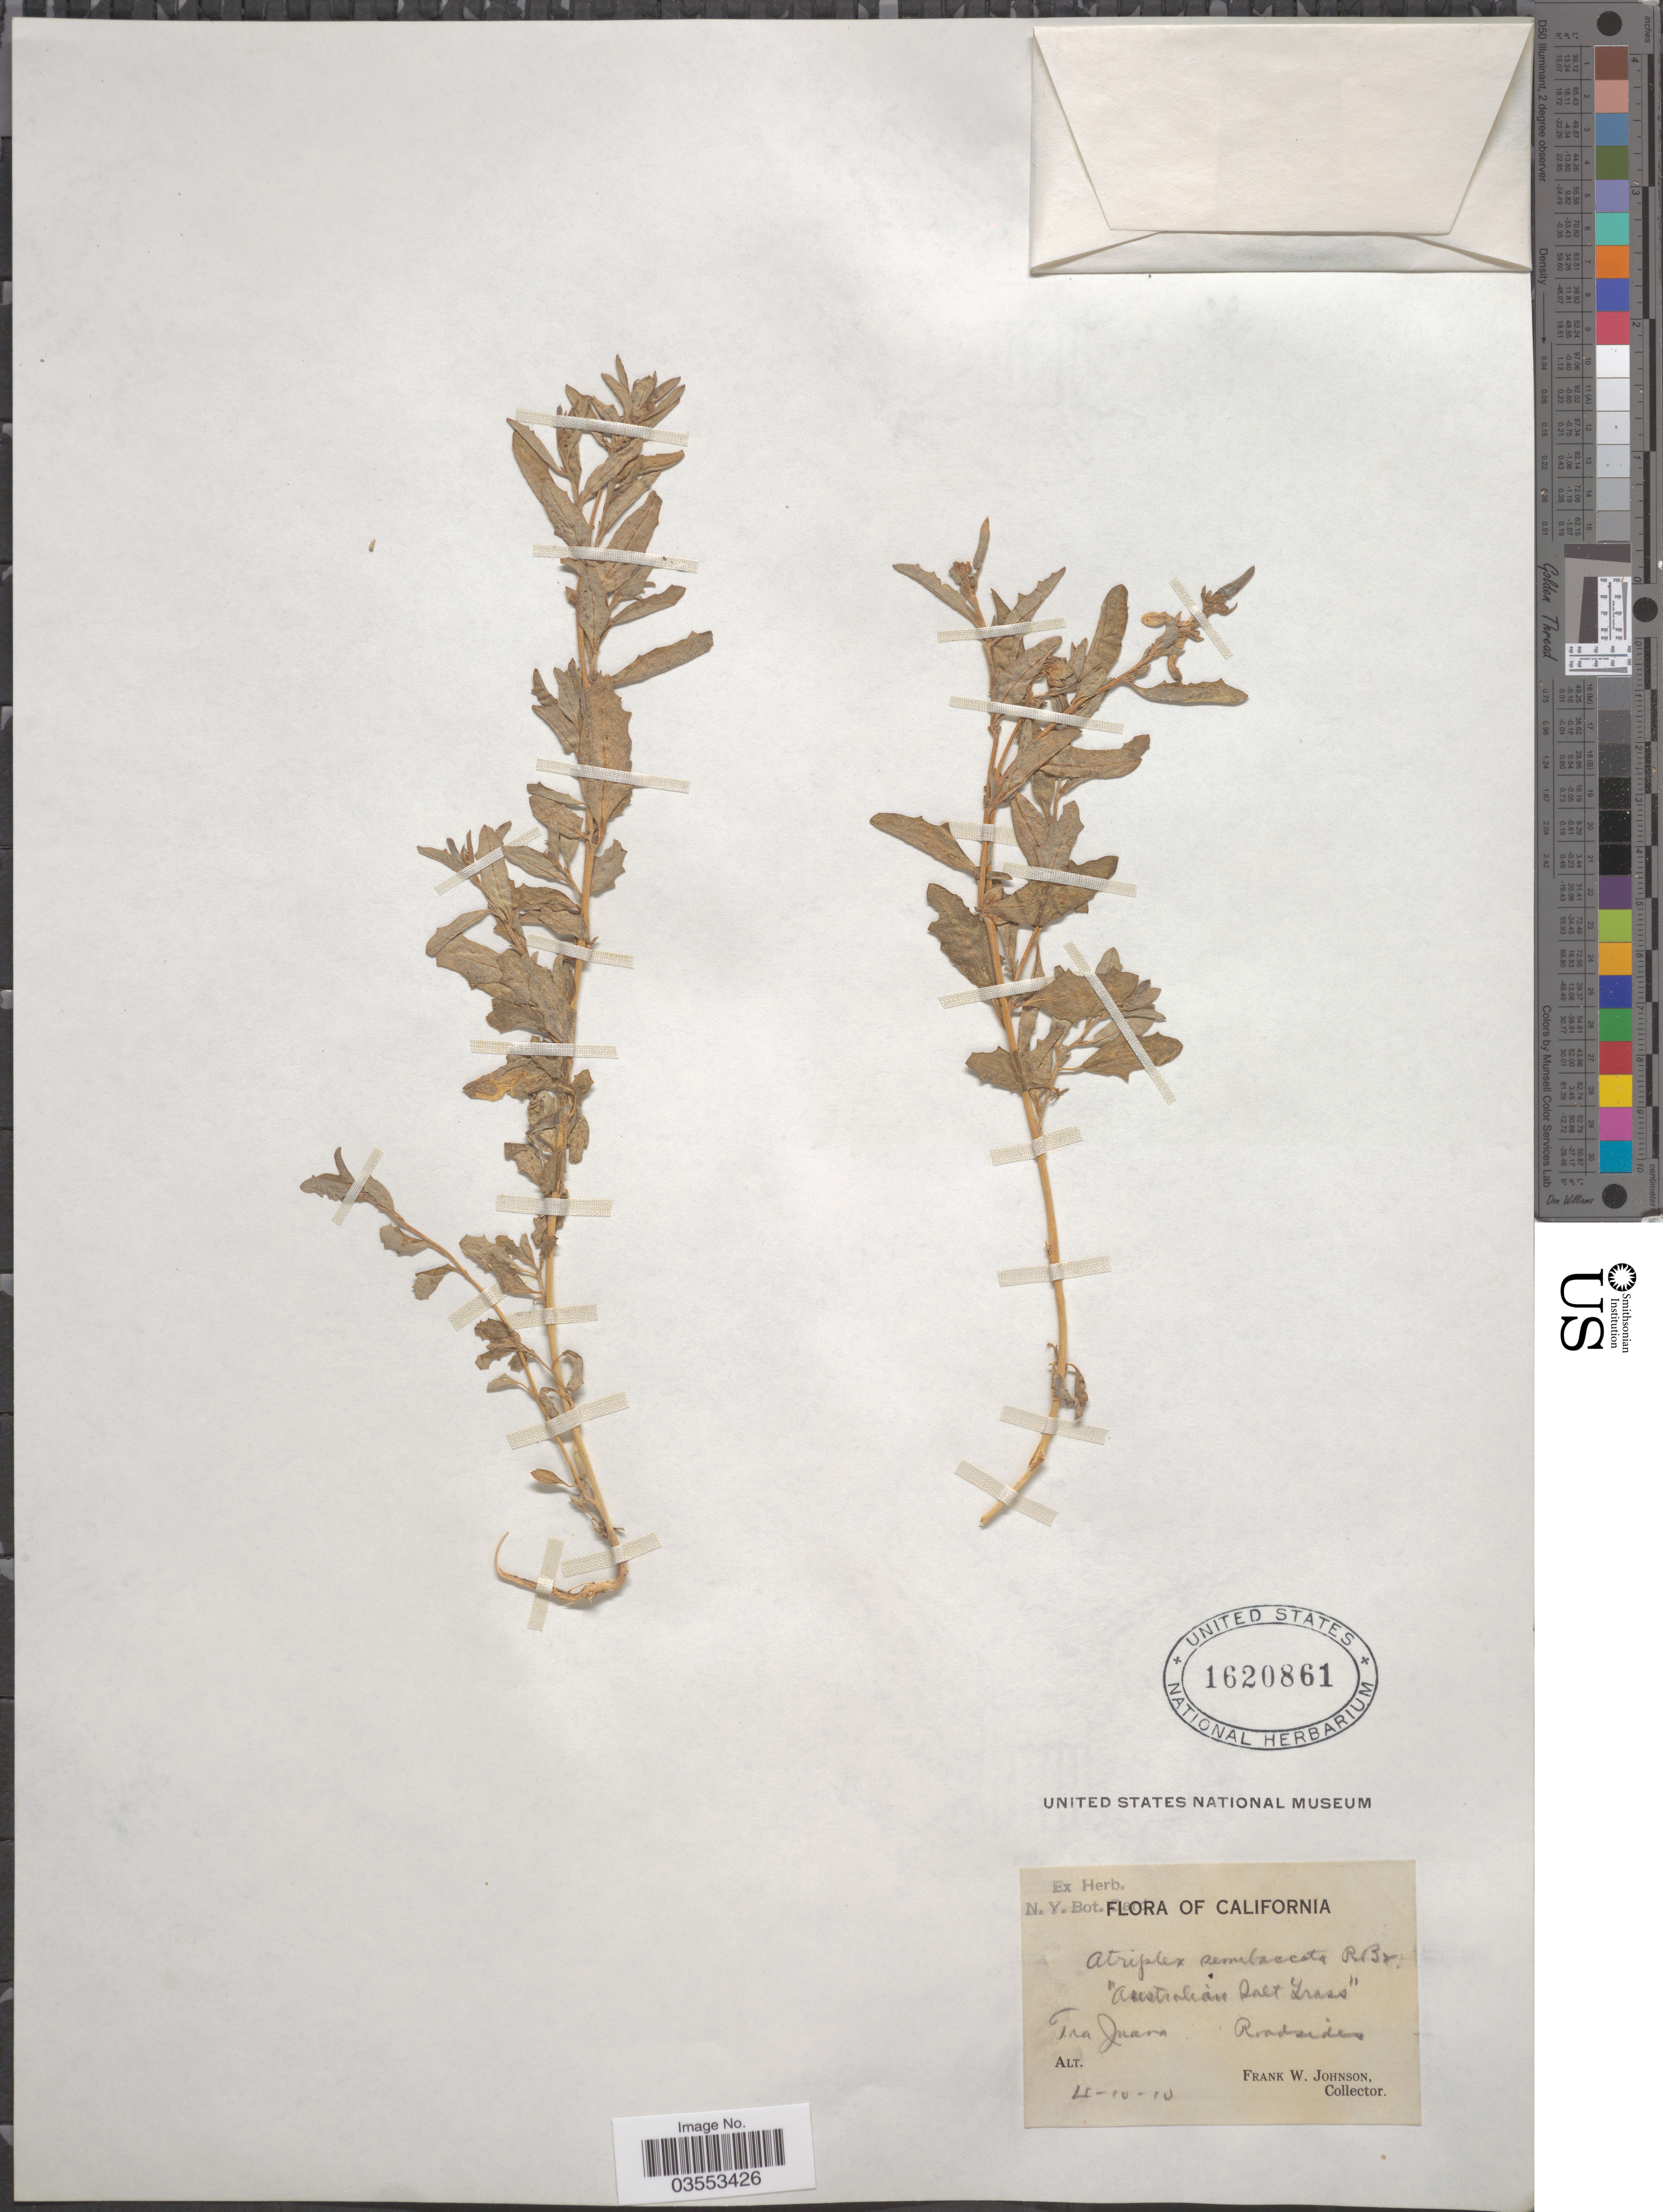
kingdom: Plantae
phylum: Tracheophyta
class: Magnoliopsida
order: Caryophyllales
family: Amaranthaceae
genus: Atriplex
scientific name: Atriplex semibaccata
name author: R. Br.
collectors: F. W. Johnson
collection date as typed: Transcribed d/m/y: 15/10/10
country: United States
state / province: California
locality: Tia Juana. Roadsides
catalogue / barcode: US 1620861